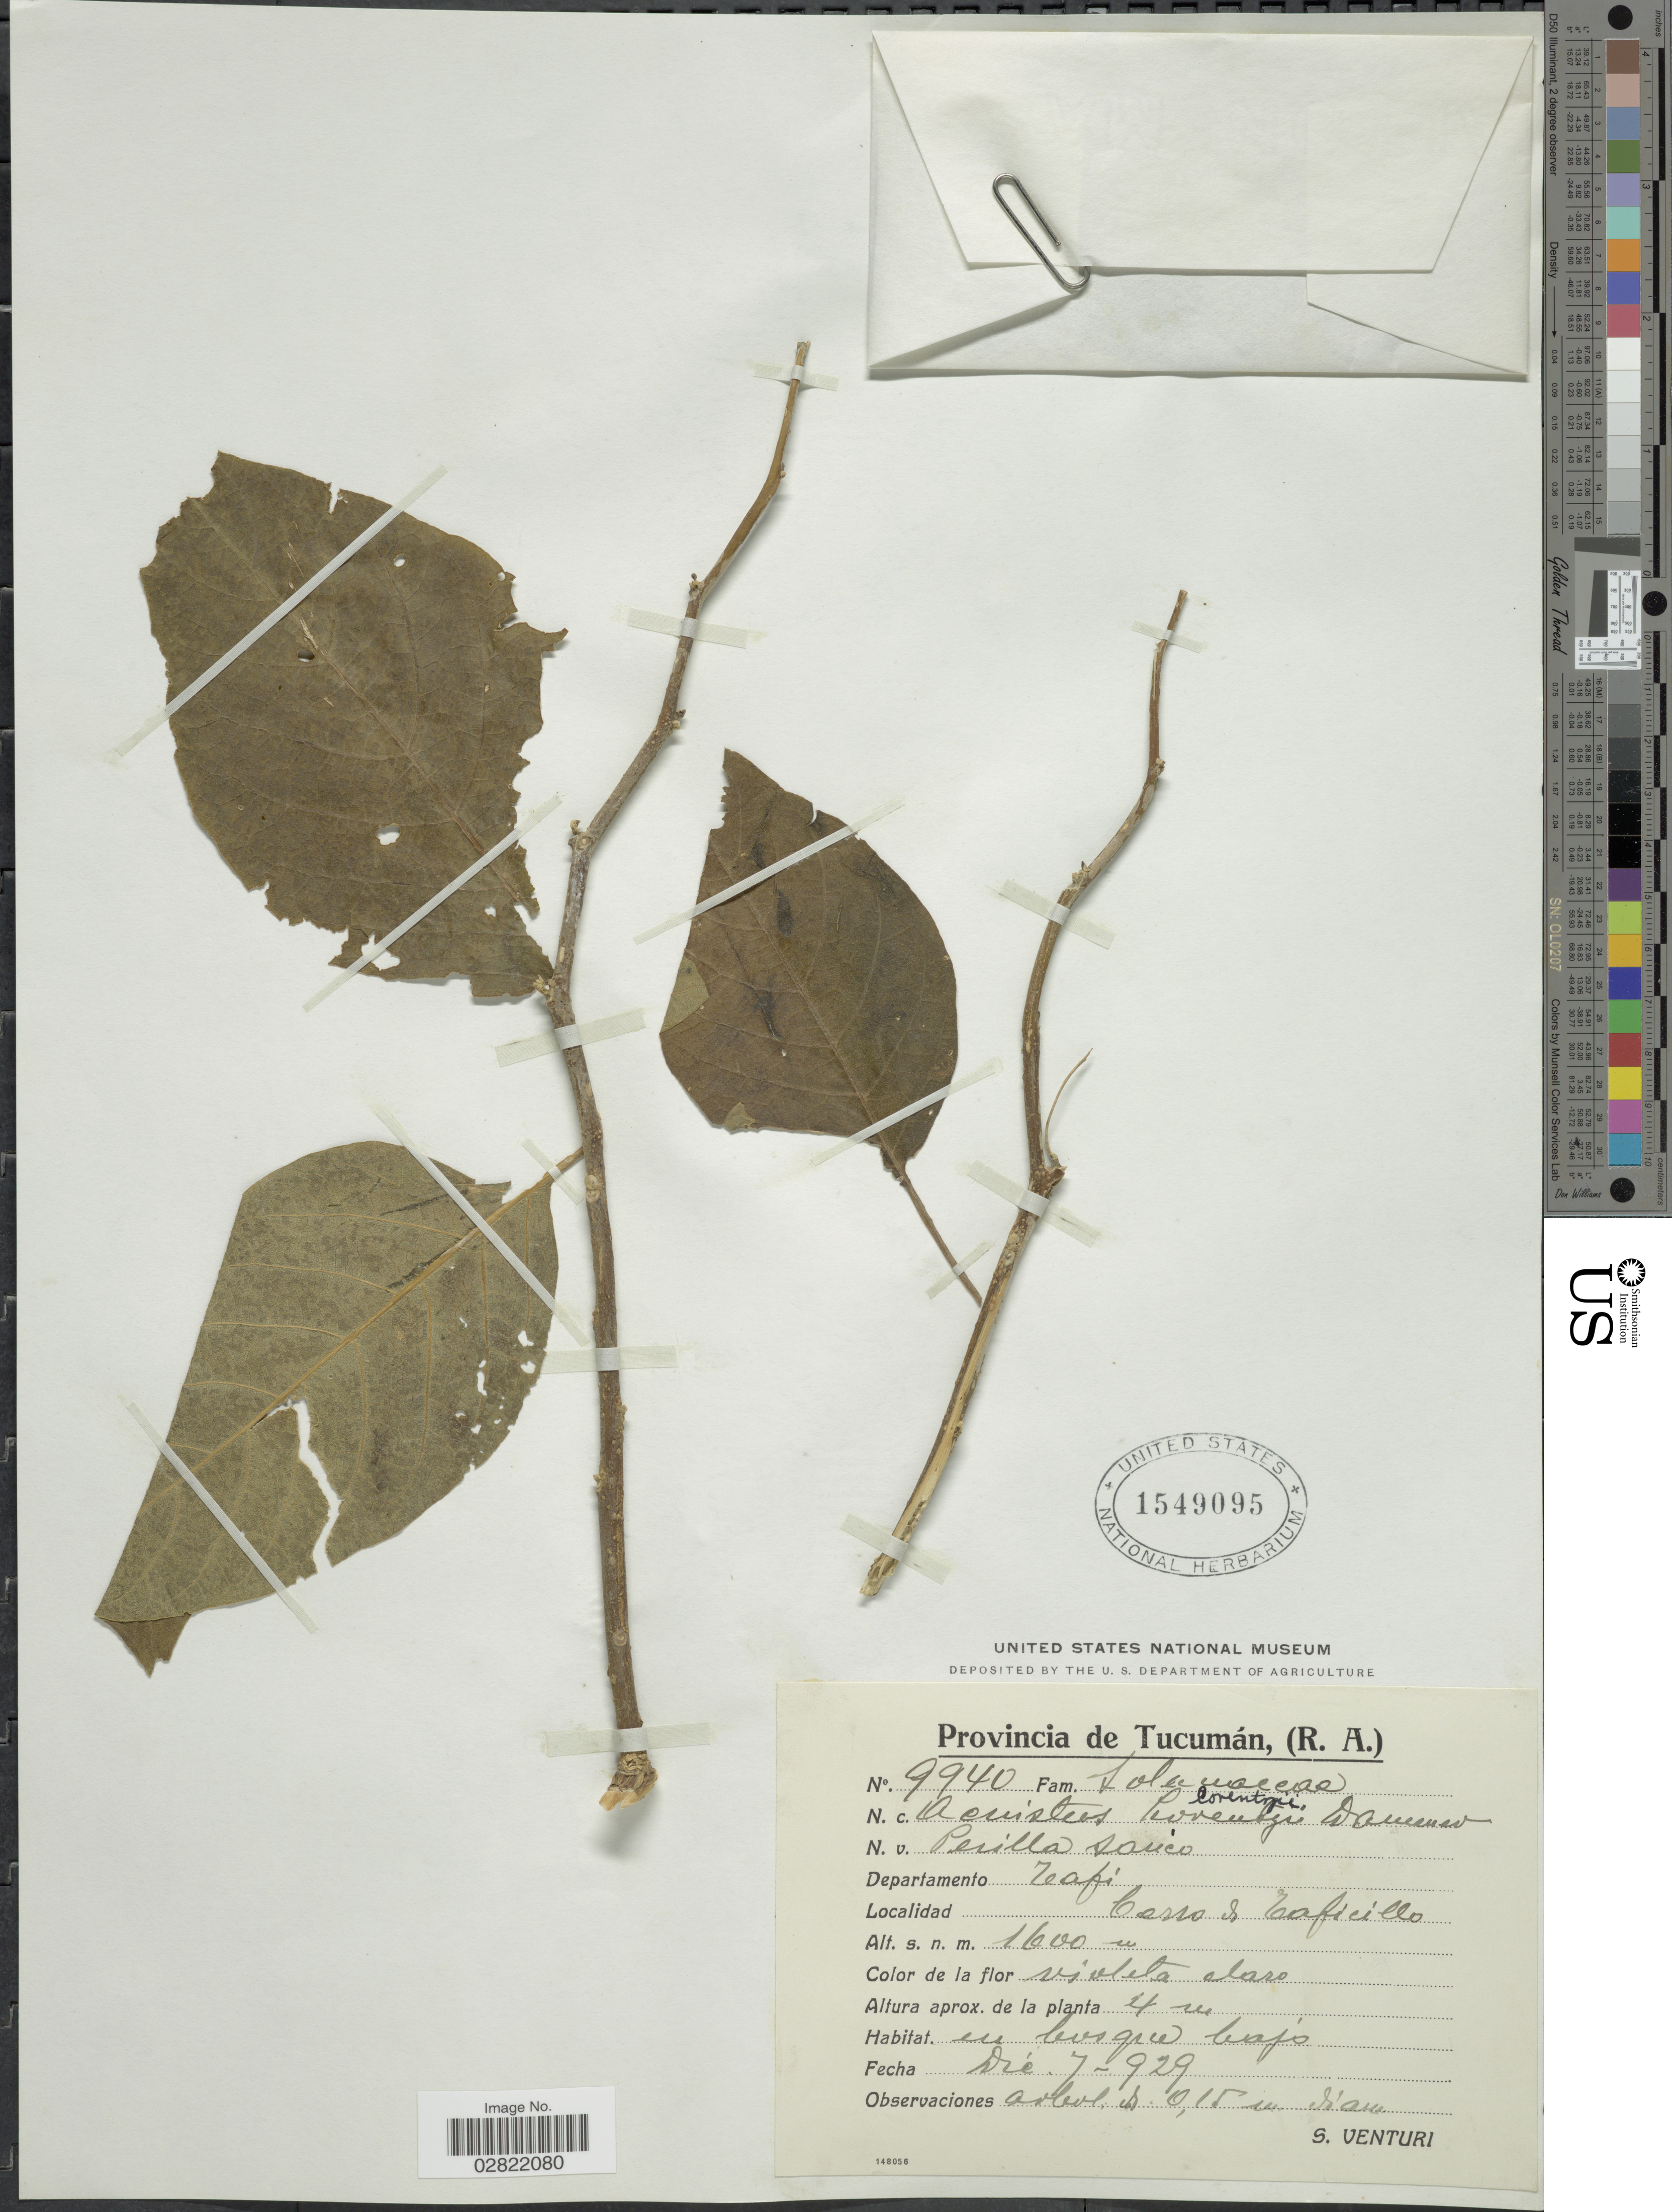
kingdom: Plantae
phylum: Tracheophyta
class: Magnoliopsida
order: Solanales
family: Solanaceae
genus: Vassobia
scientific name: Vassobia lorentzii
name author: (Dammer) Hunz.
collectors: S. Venturi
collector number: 9940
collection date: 1929-12-07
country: Argentina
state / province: Tucuman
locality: Provincia de Tucumán, (R.A.), Departamento Tafi, Cerro de Taficillo.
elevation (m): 1600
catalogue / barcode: US 1549095